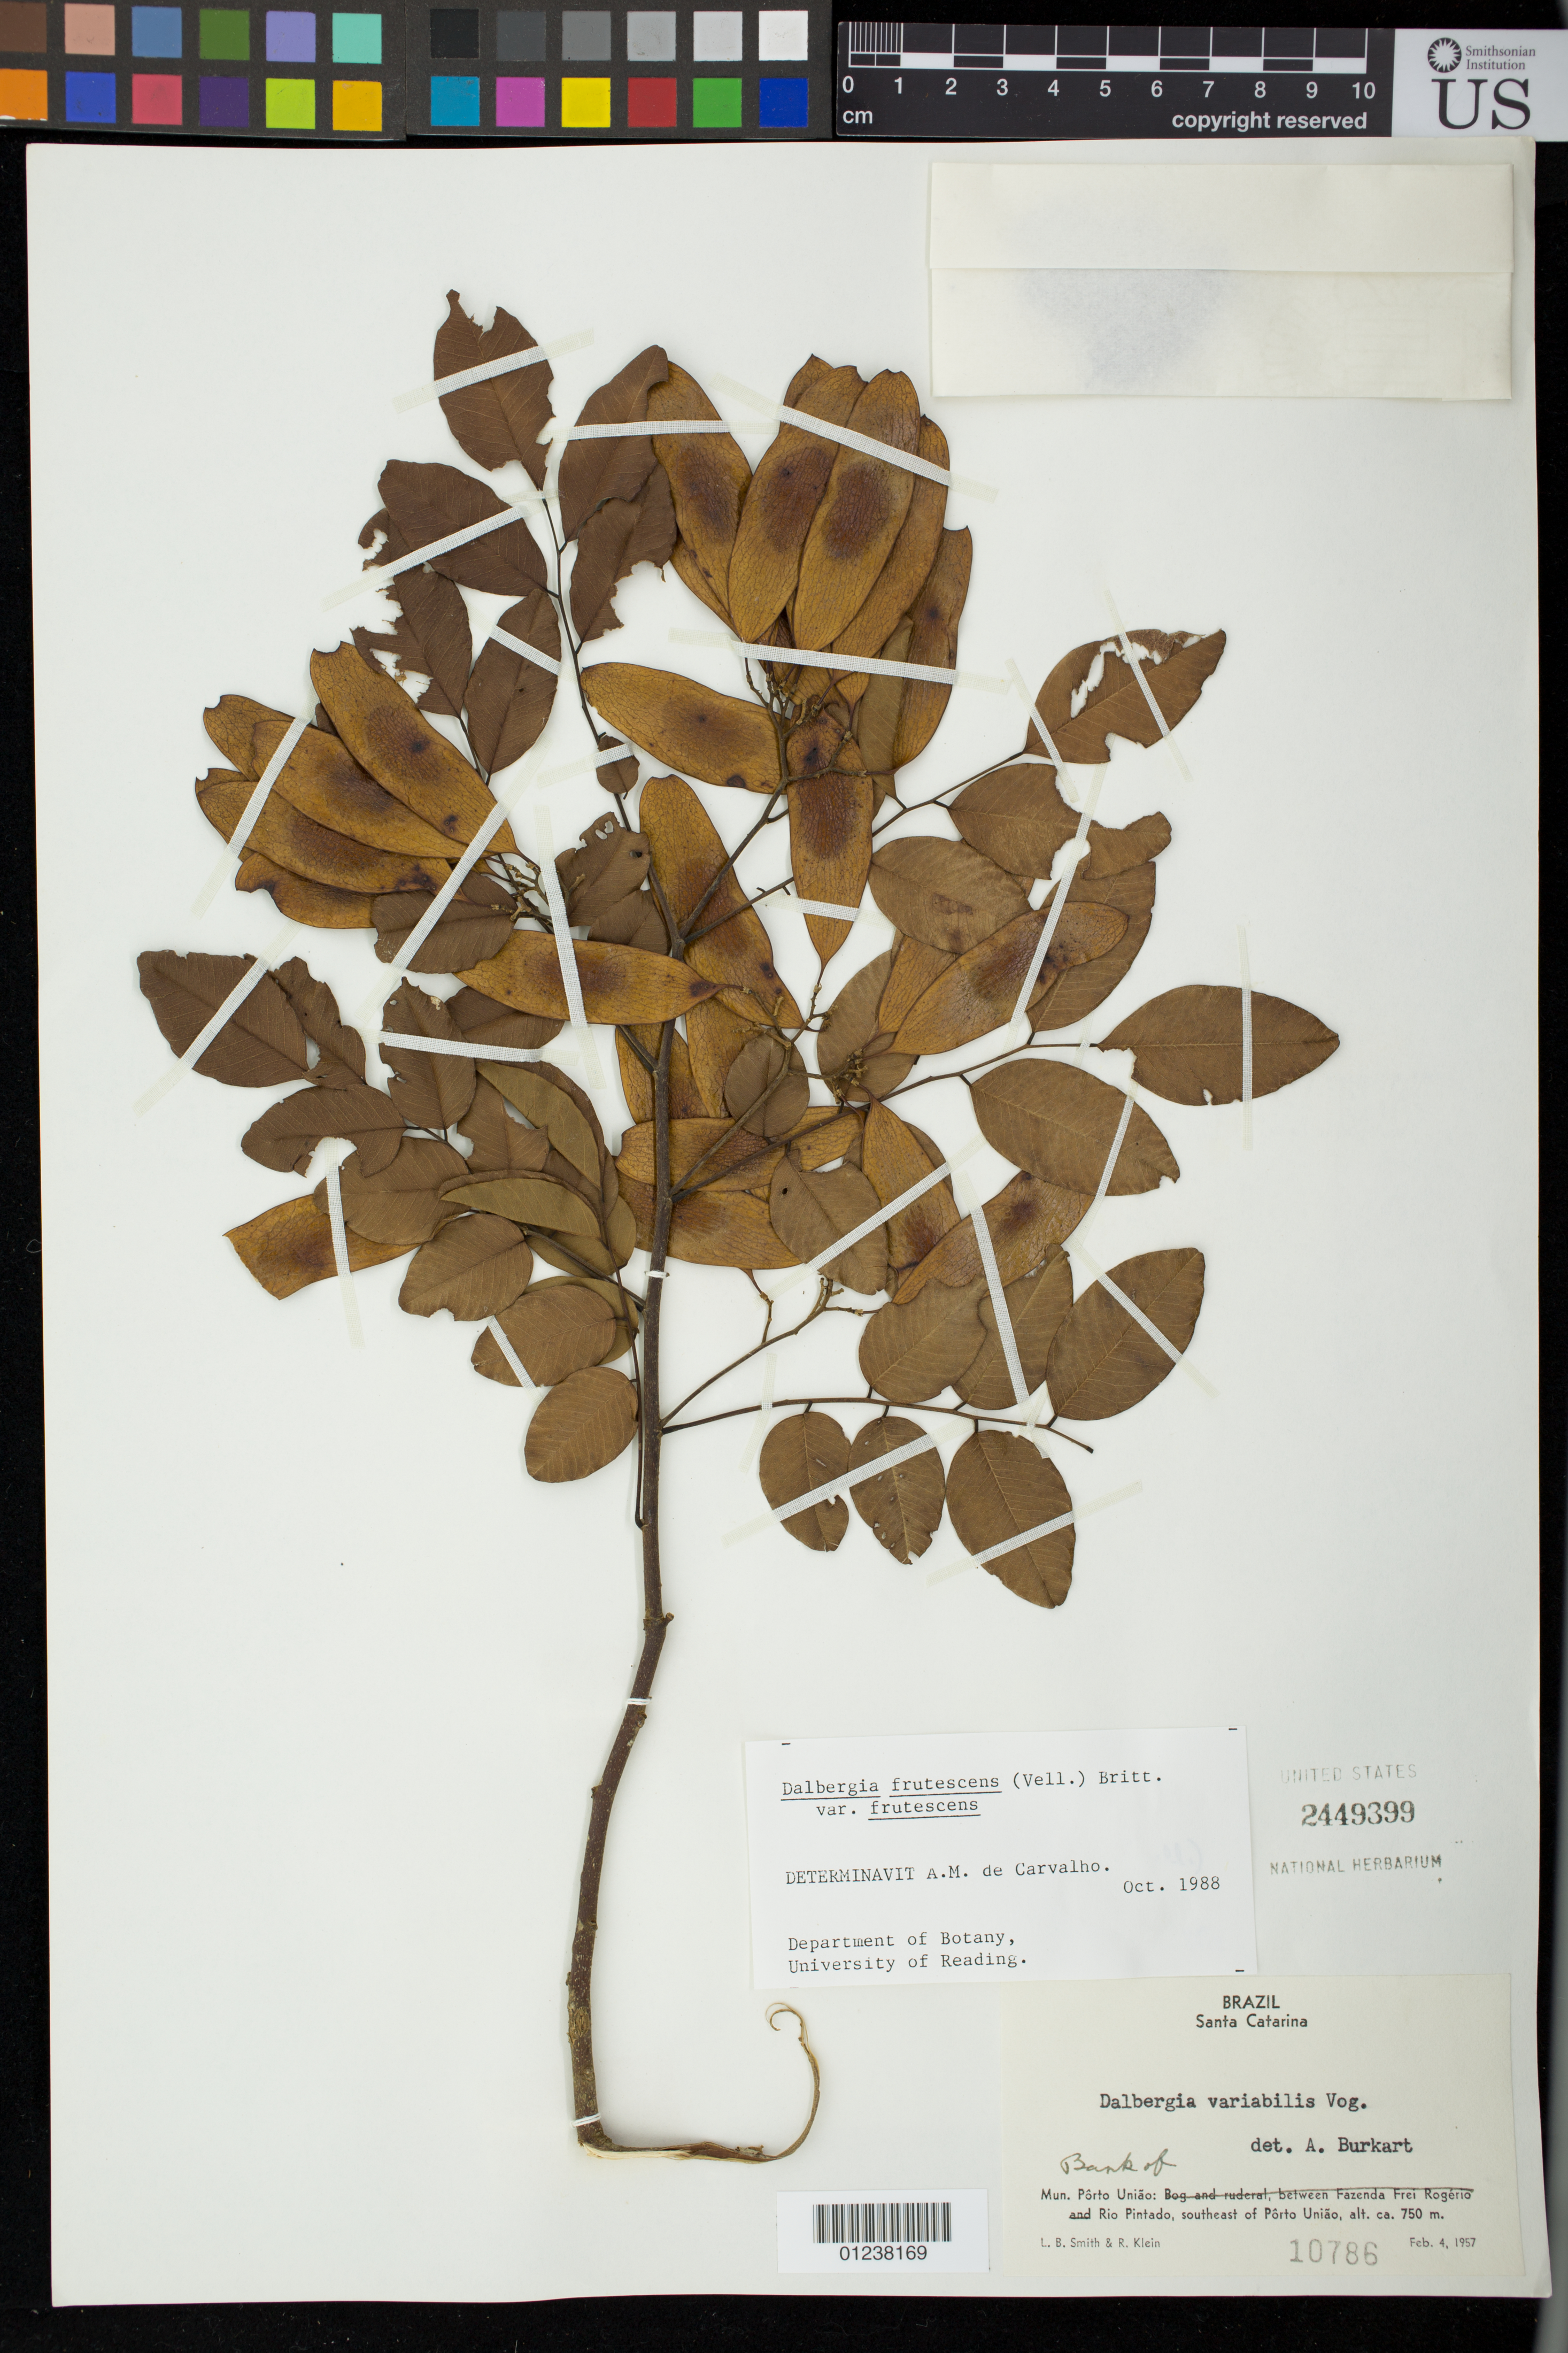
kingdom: Plantae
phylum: Tracheophyta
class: Magnoliopsida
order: Fabales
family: Fabaceae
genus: Dalbergia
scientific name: Dalbergia frutescens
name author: (Vell.) Britton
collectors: L. Smith & R. M. Klein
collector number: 10786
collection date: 1957-02-04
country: Brazil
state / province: Santa Catarina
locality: Mun. Porto Uniao: Rio Pintado, southeast of Porto Uniao.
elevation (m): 750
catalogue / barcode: US 2449399